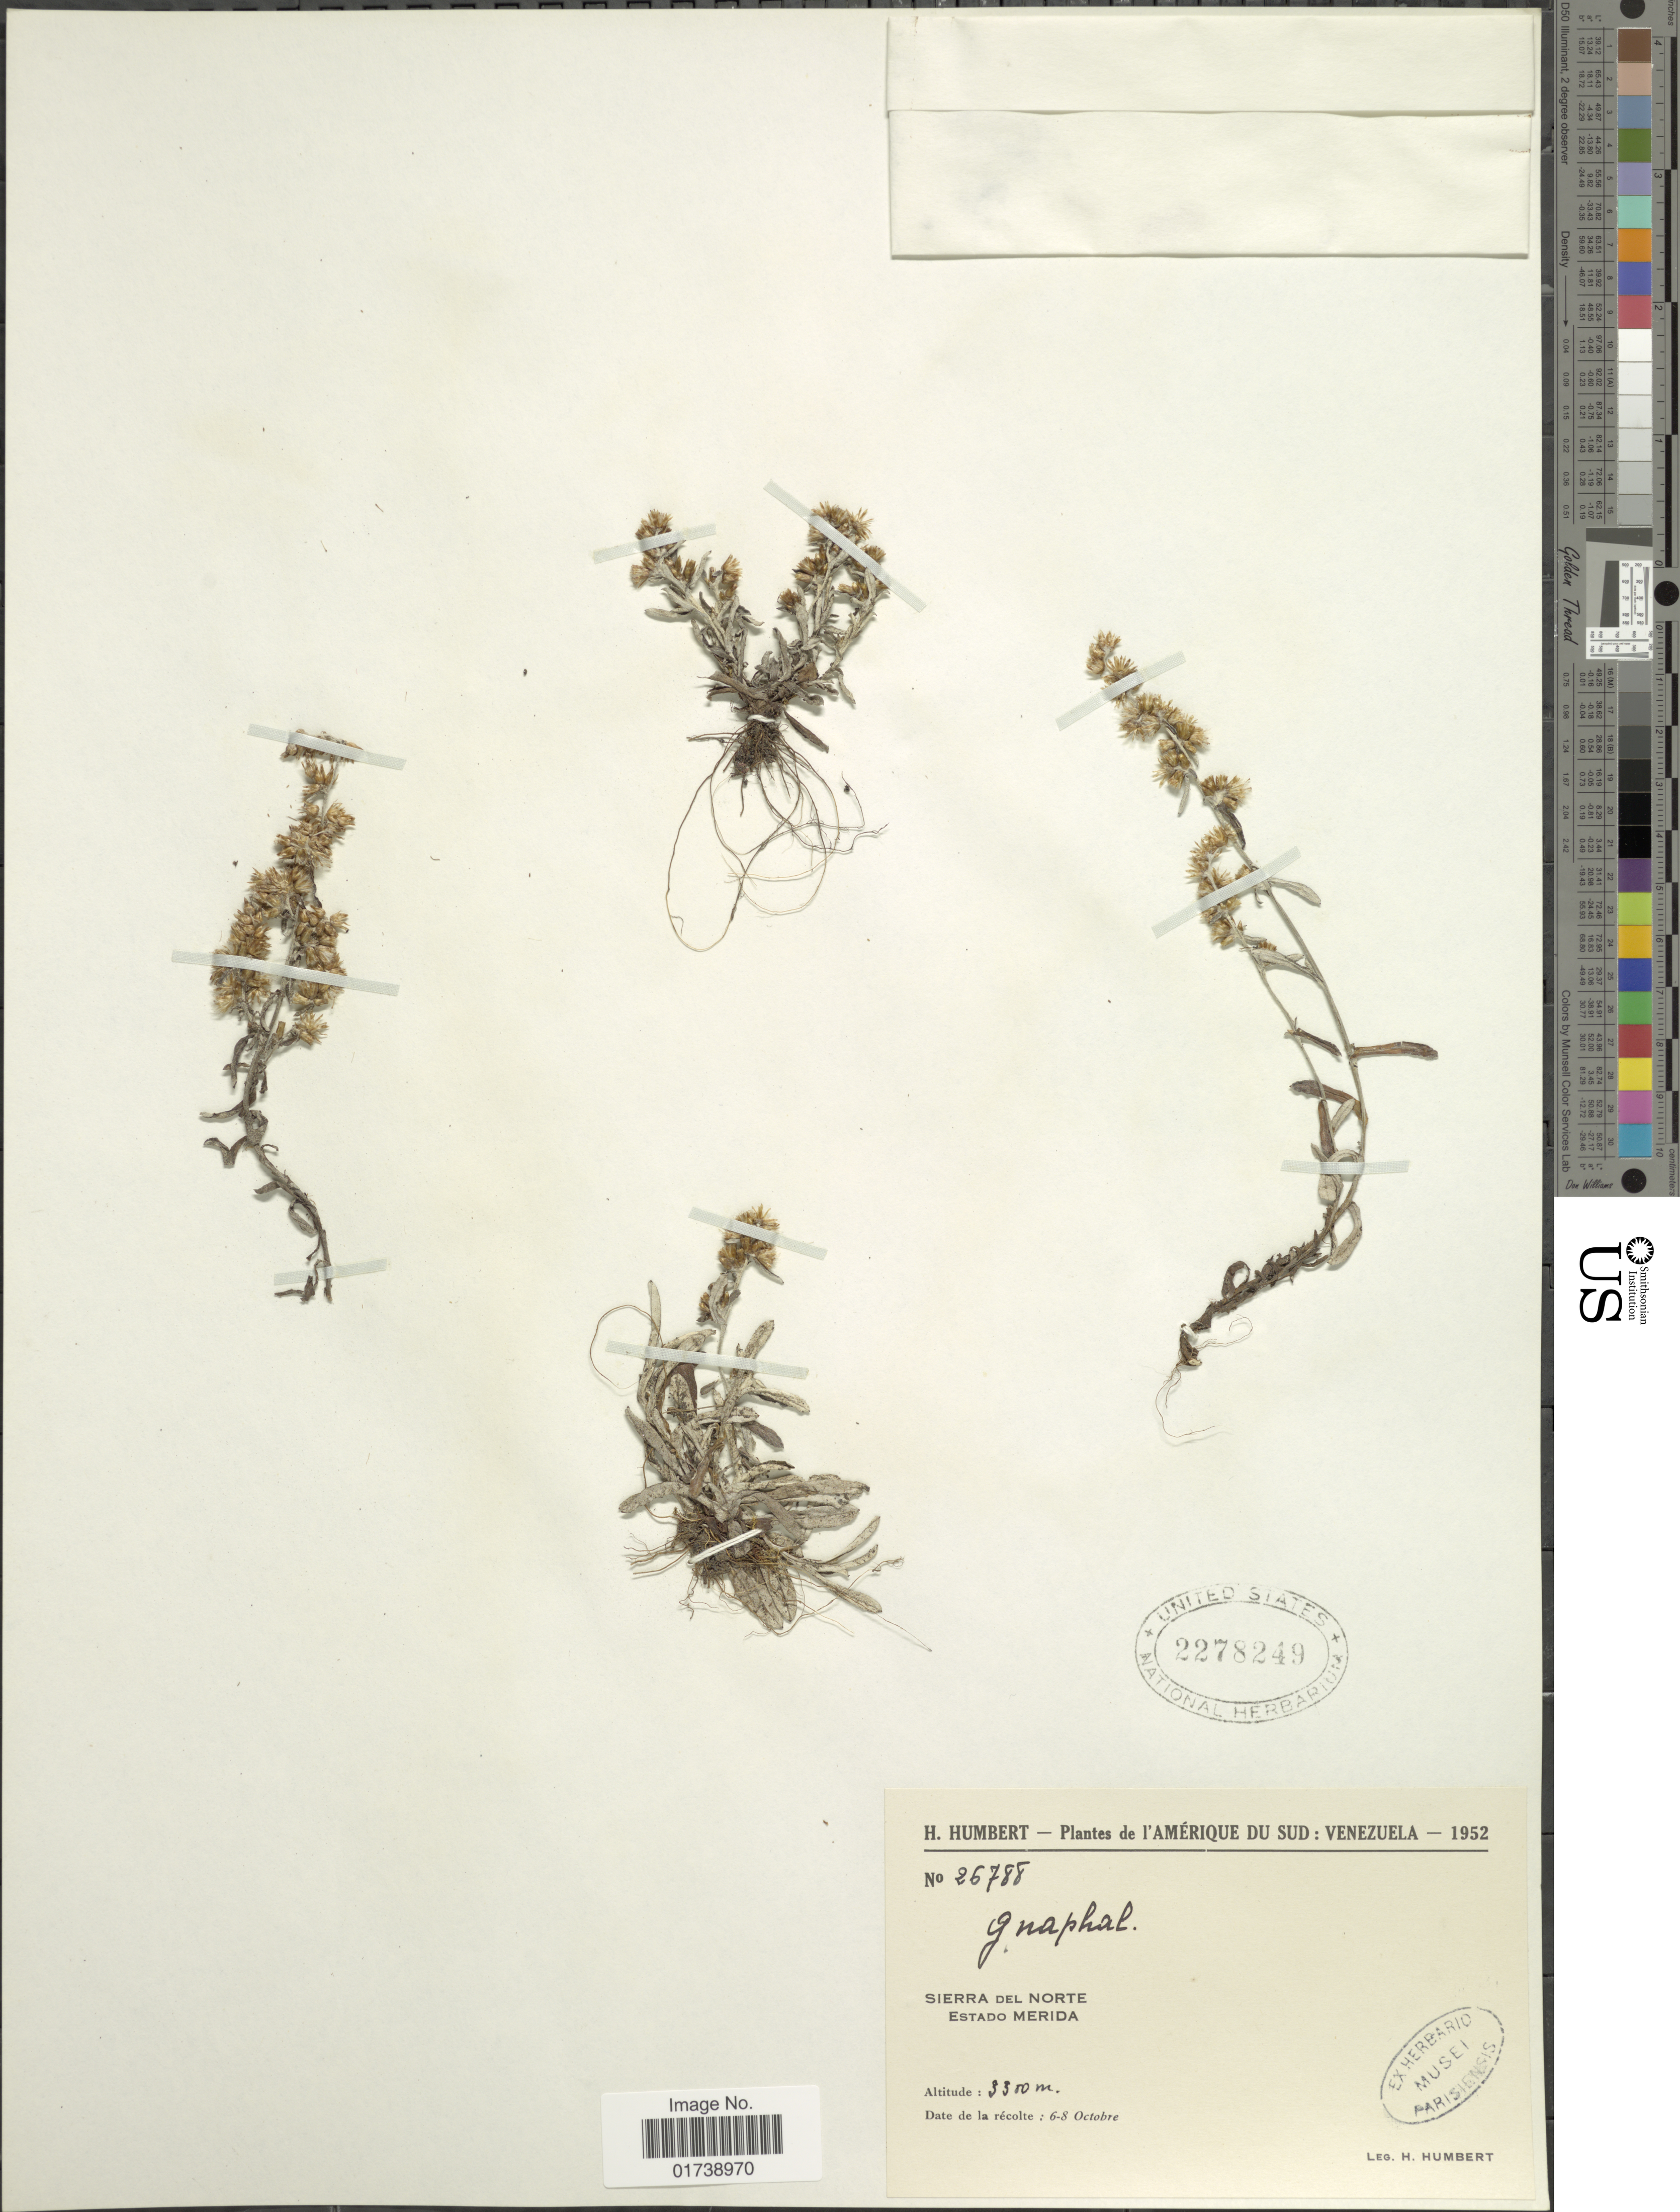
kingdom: Plantae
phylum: Tracheophyta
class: Magnoliopsida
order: Asterales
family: Asteraceae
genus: Gamochaeta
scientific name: Gamochaeta sp.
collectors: H. Humbert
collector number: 26788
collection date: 1952-10-06/1952-10-08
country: Venezuela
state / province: Mérida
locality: Sierra Del Norte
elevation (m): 3300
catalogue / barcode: US 2278249